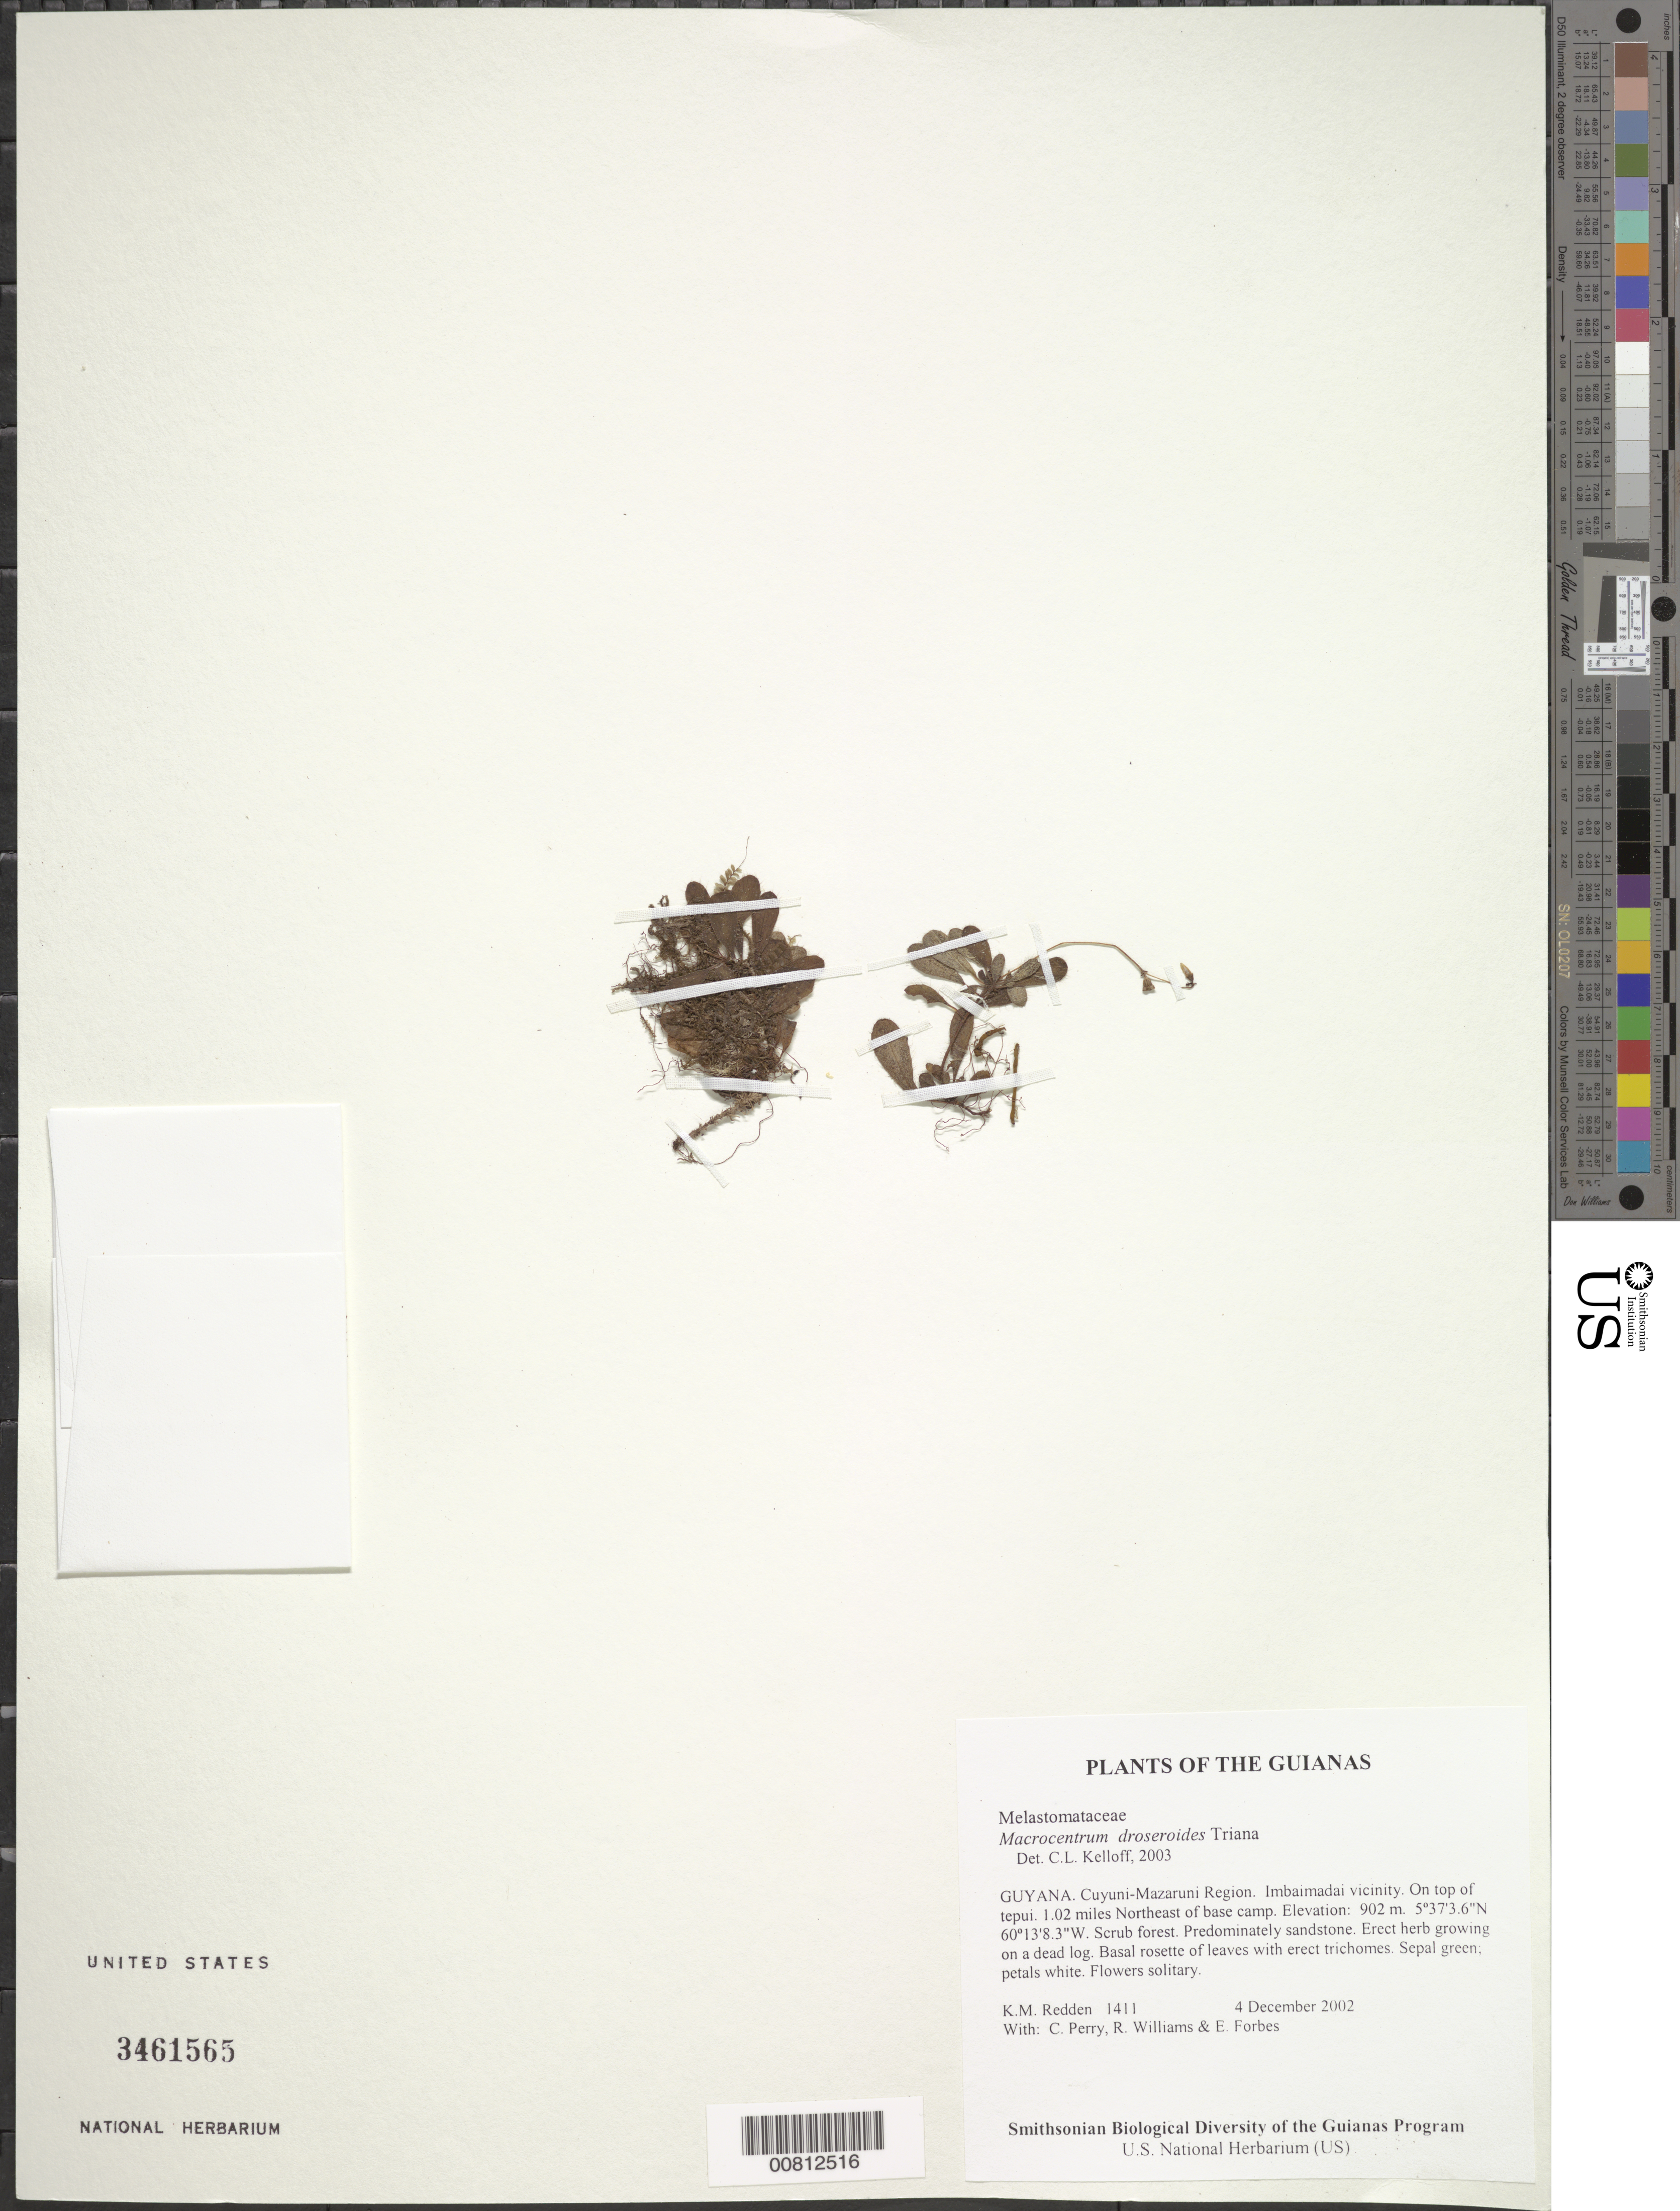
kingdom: Plantae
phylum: Tracheophyta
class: Magnoliopsida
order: Myrtales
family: Melastomataceae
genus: Macrocentrum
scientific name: Macrocentrum droseroides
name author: Triana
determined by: Kelloff, Carol L., (US), Smithsonian Institution - National Museum of Natural History (UNITED STATES)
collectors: K. M. Redden, C. Perry, R. Williams & E. Forbes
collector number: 1411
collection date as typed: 4 December 2002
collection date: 2002-12-04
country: Guyana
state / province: Cuyuni-Mazaruni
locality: Imbaimadai vicinity. On top of tepui. 1.02 miles Northeast of base camp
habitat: Scrub forest. Predominately sandstone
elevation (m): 902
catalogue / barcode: US 3461565